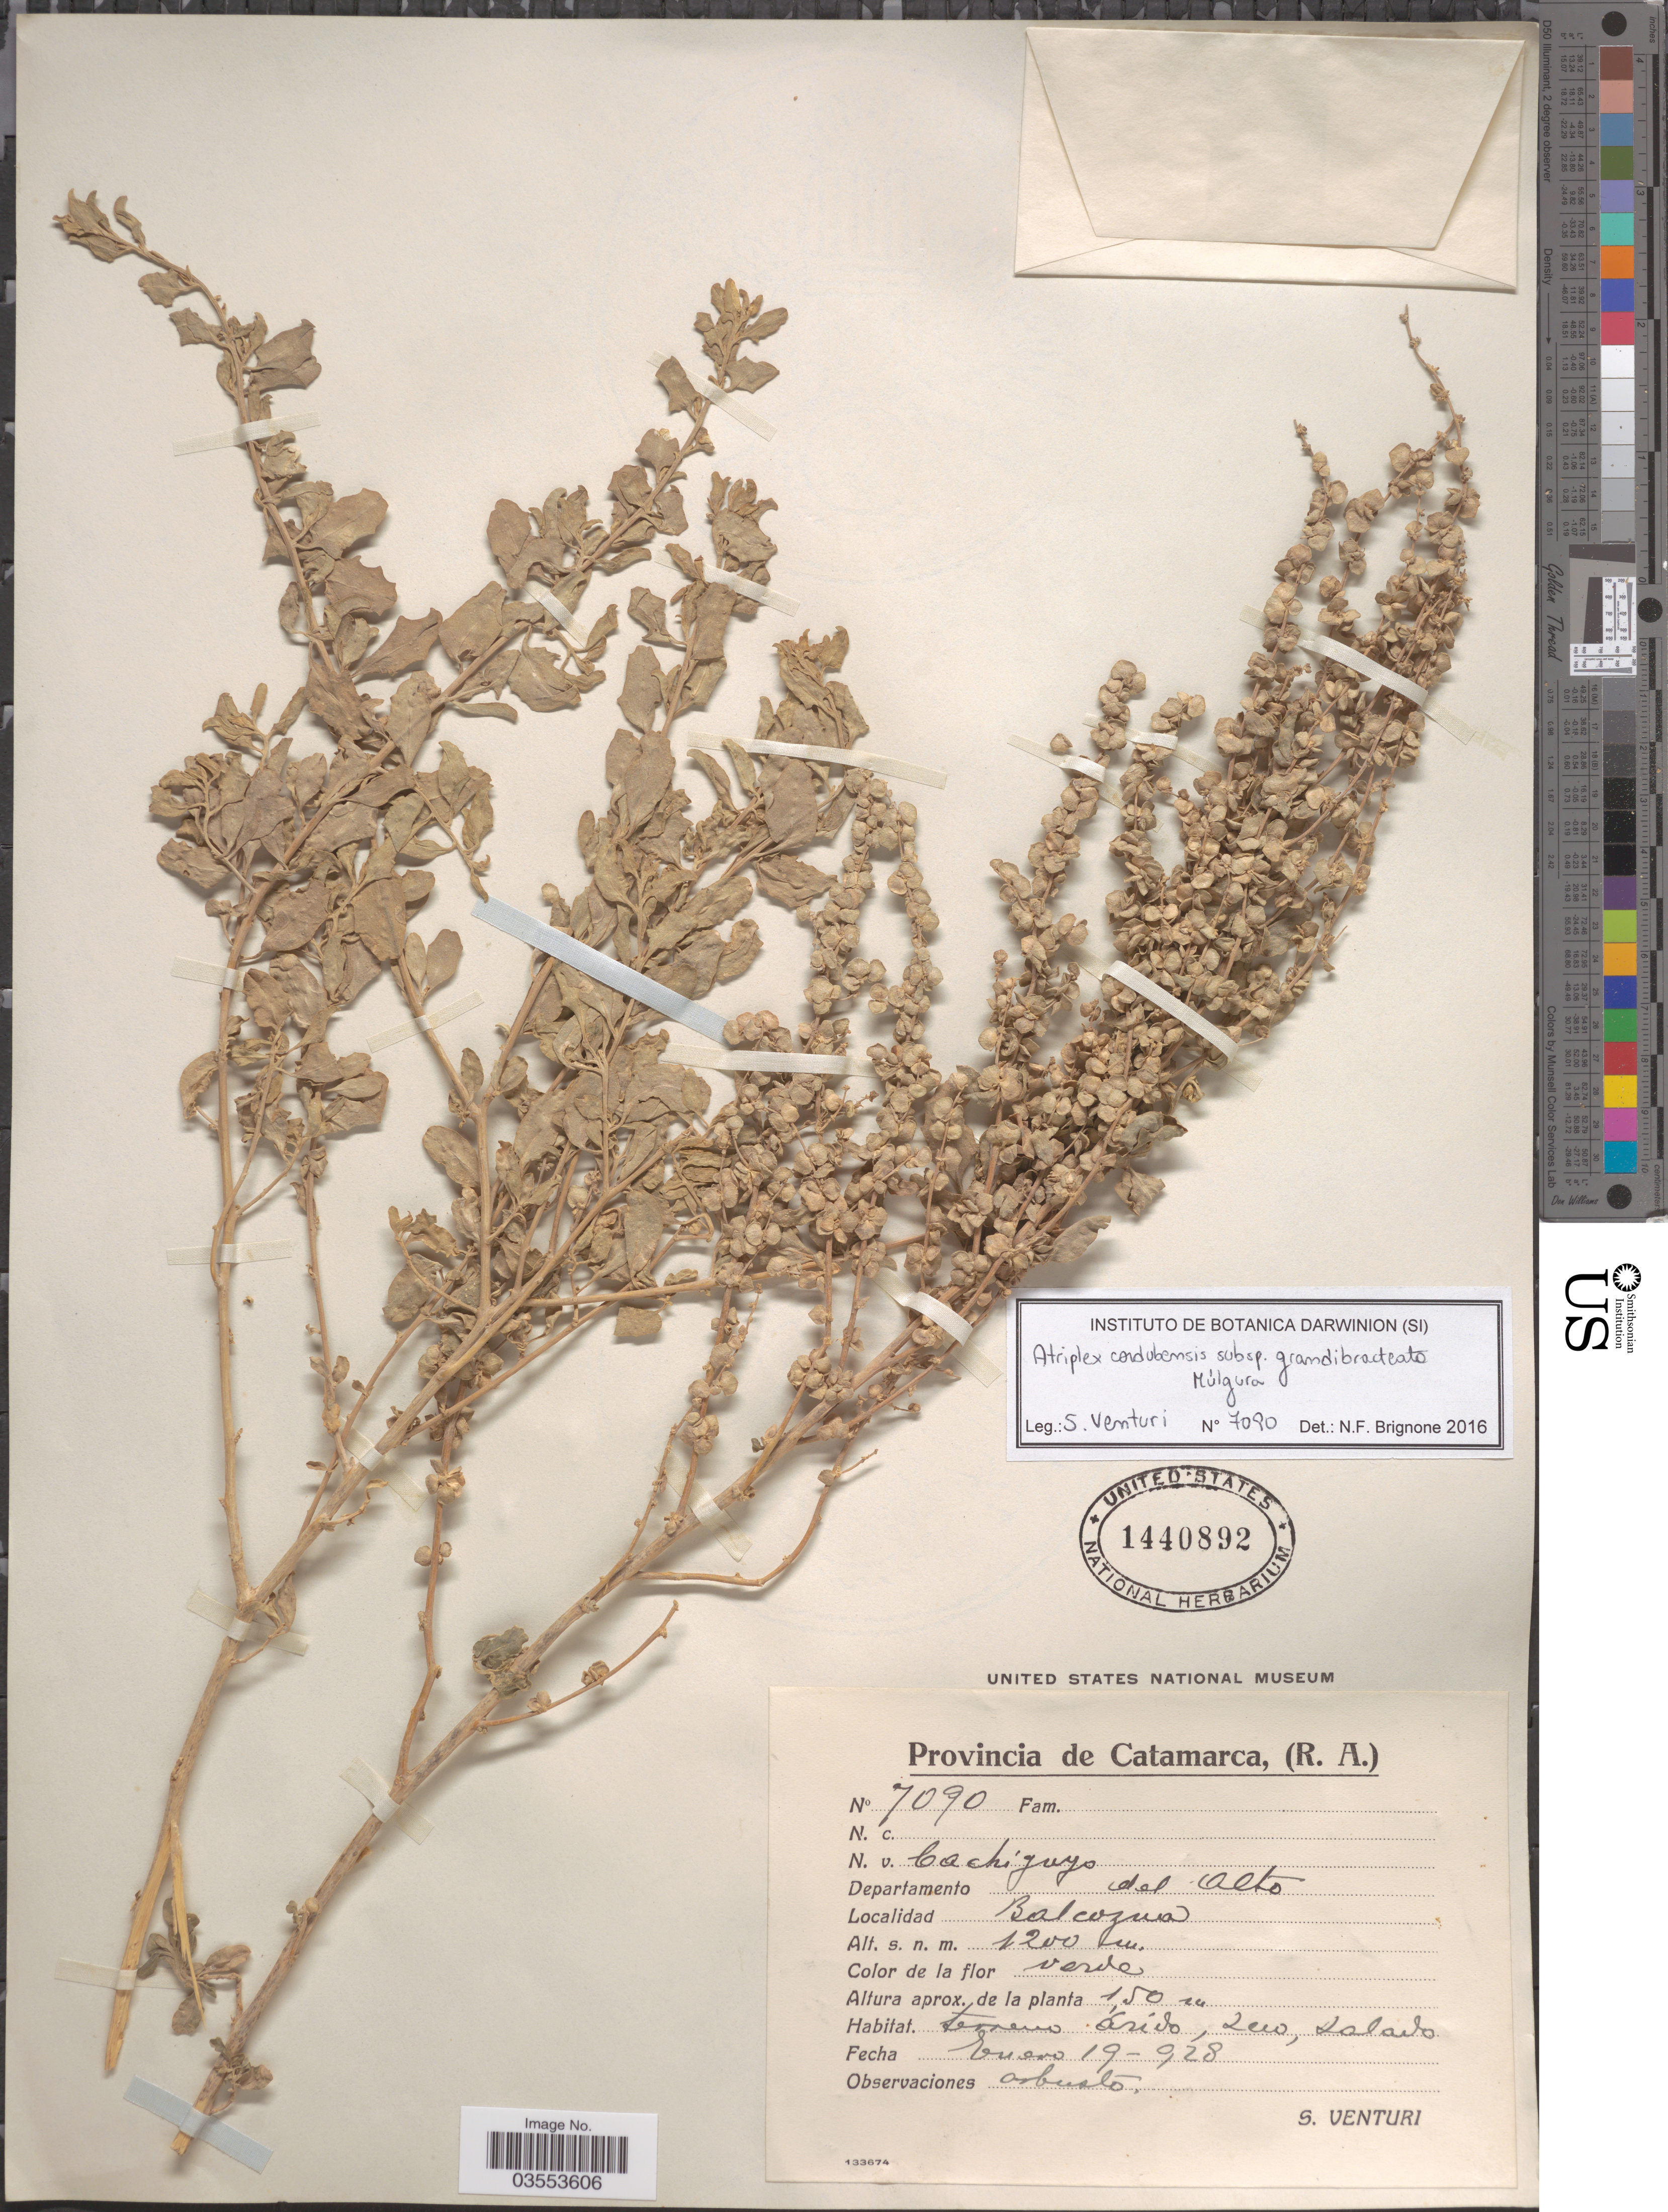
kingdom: Plantae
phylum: Tracheophyta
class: Magnoliopsida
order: Caryophyllales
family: Amaranthaceae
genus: Atriplex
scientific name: Atriplex sp.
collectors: S. Venturi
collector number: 7090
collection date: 1928-01-19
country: Argentina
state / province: Catamarca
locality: Departamento del Alto. Balcozna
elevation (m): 1200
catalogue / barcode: US 1440892